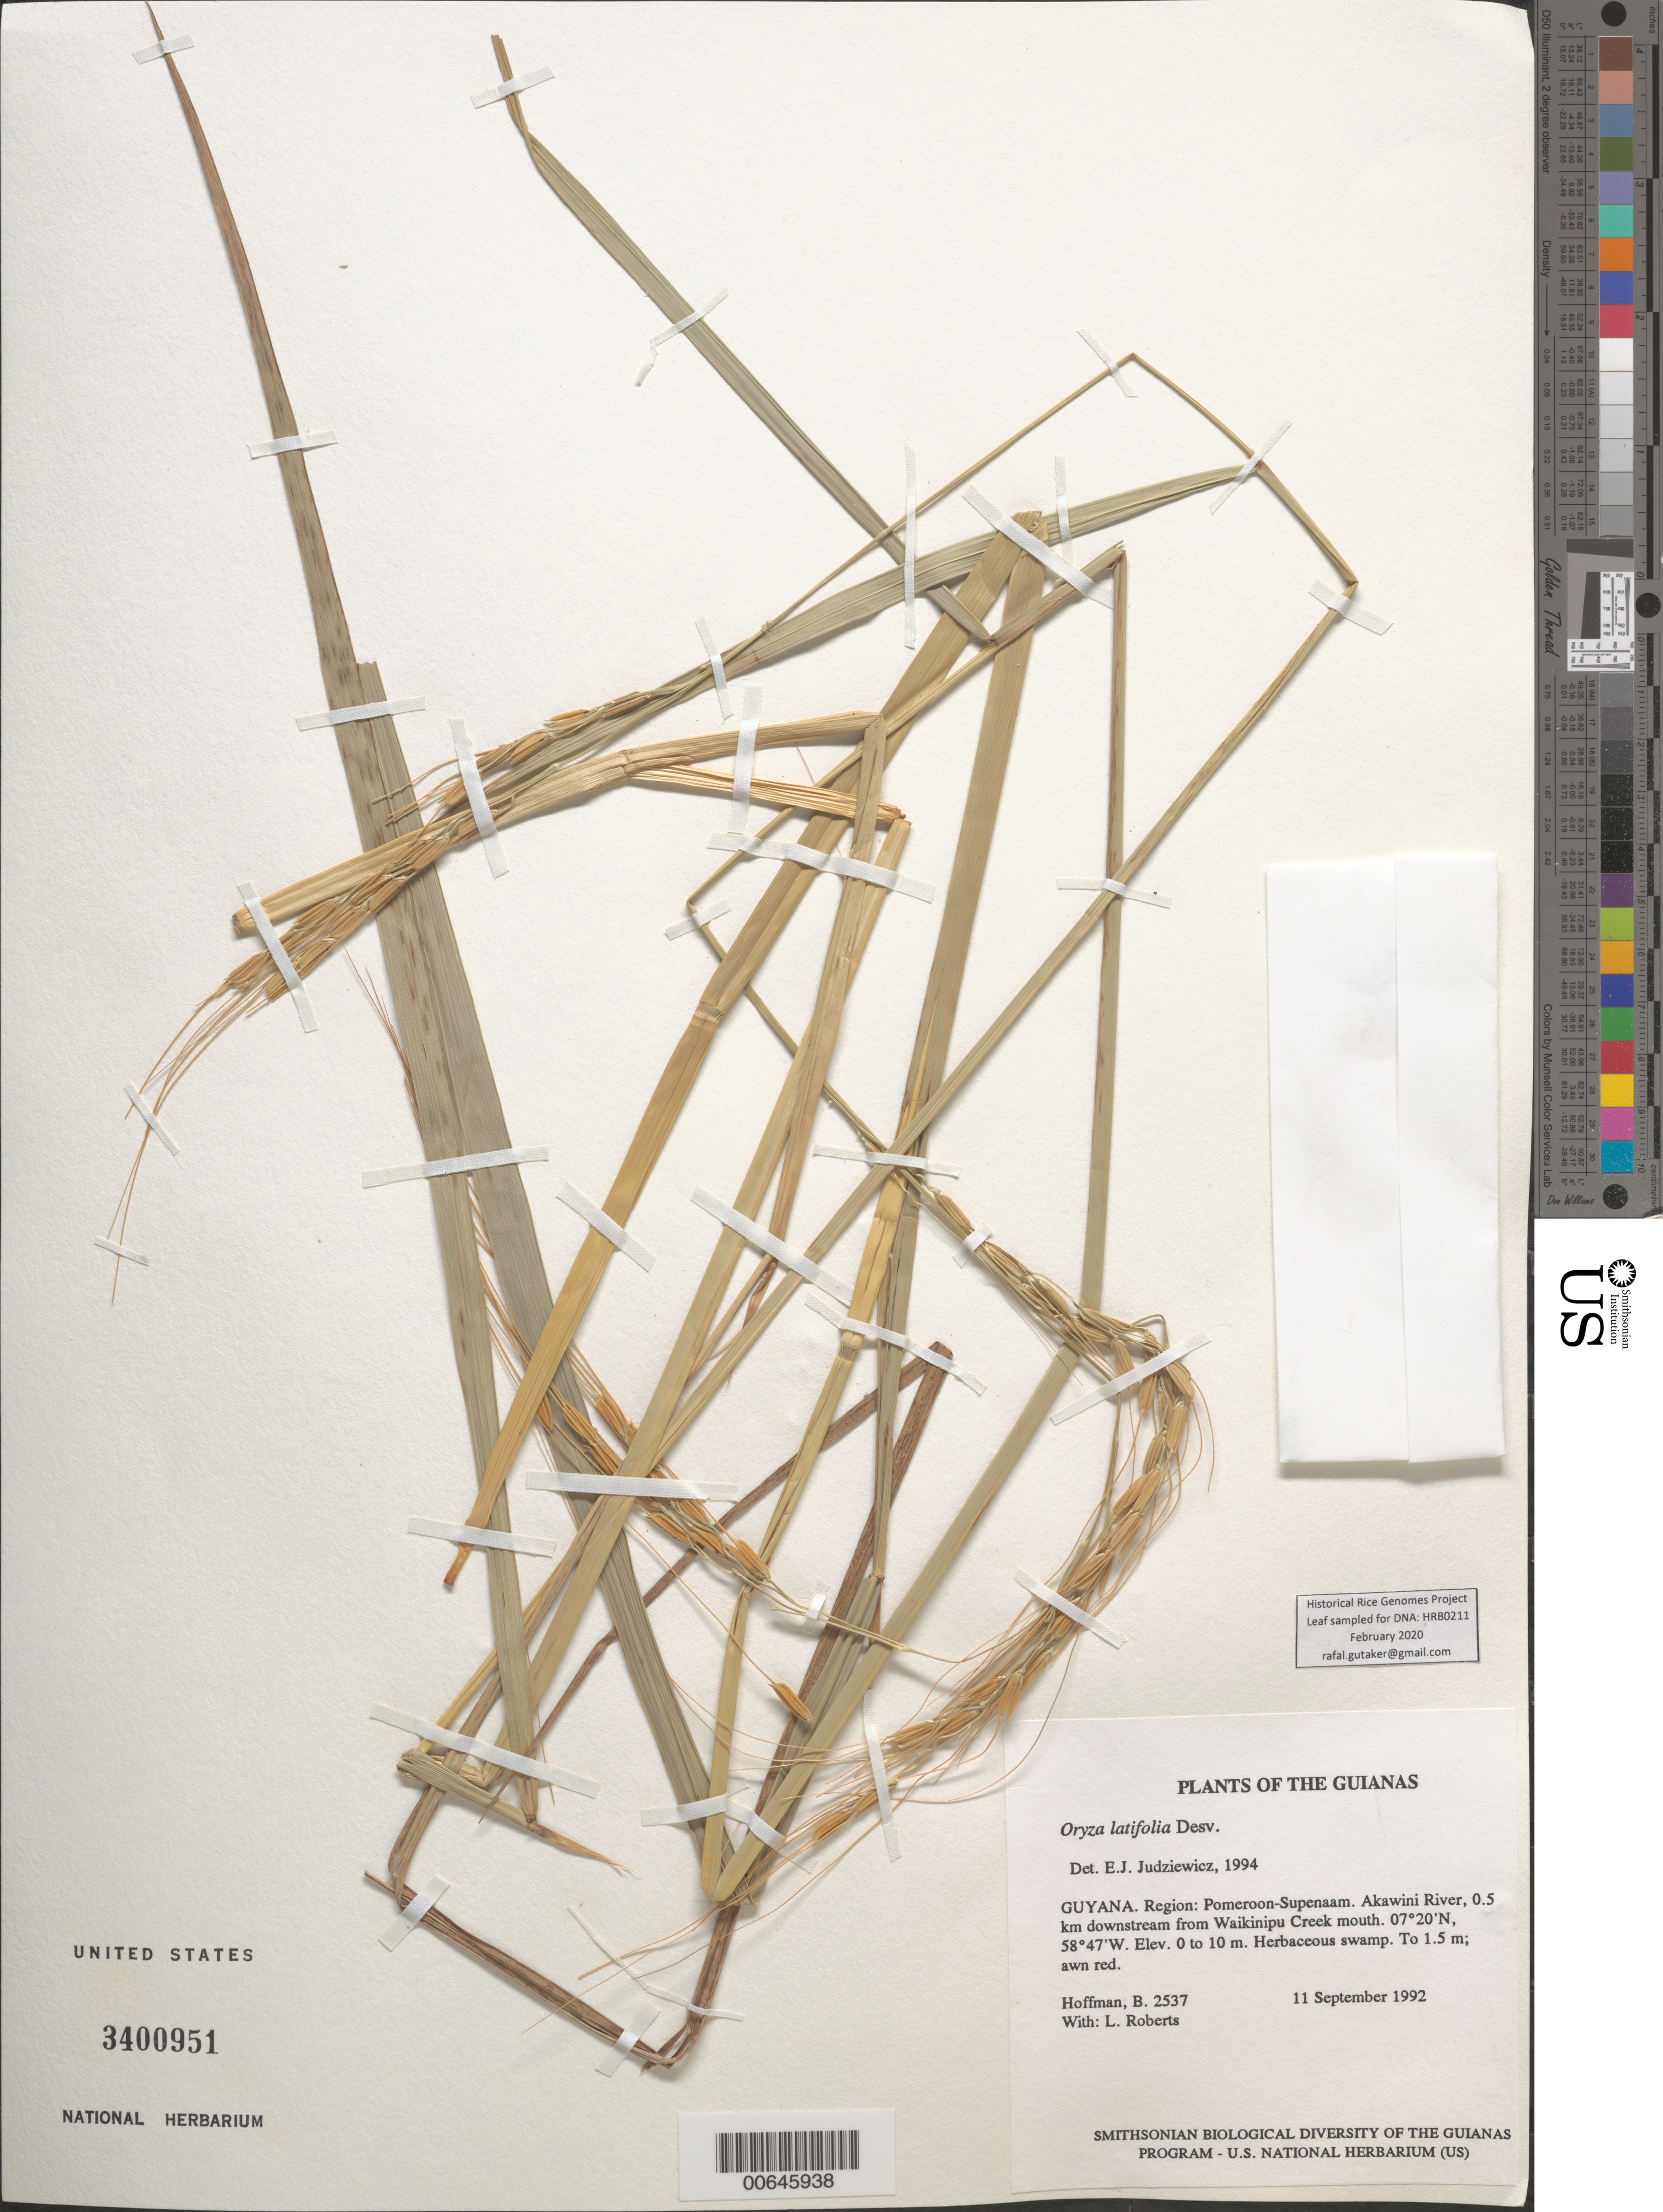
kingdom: Plantae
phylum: Tracheophyta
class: Liliopsida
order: Poales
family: Poaceae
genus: Oryza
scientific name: Oryza latifolia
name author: Desv.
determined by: Judziewicz, E. J.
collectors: B. Hoffman & L. Roberts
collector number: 2537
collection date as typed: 11 September 1992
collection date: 1992-09-11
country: Guyana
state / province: Pomeroon-Supenaam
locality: Akawini River, 0.5 km downstream from Waikinipu Creek mouth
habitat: Herbaceous swamp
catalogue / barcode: US 3400951